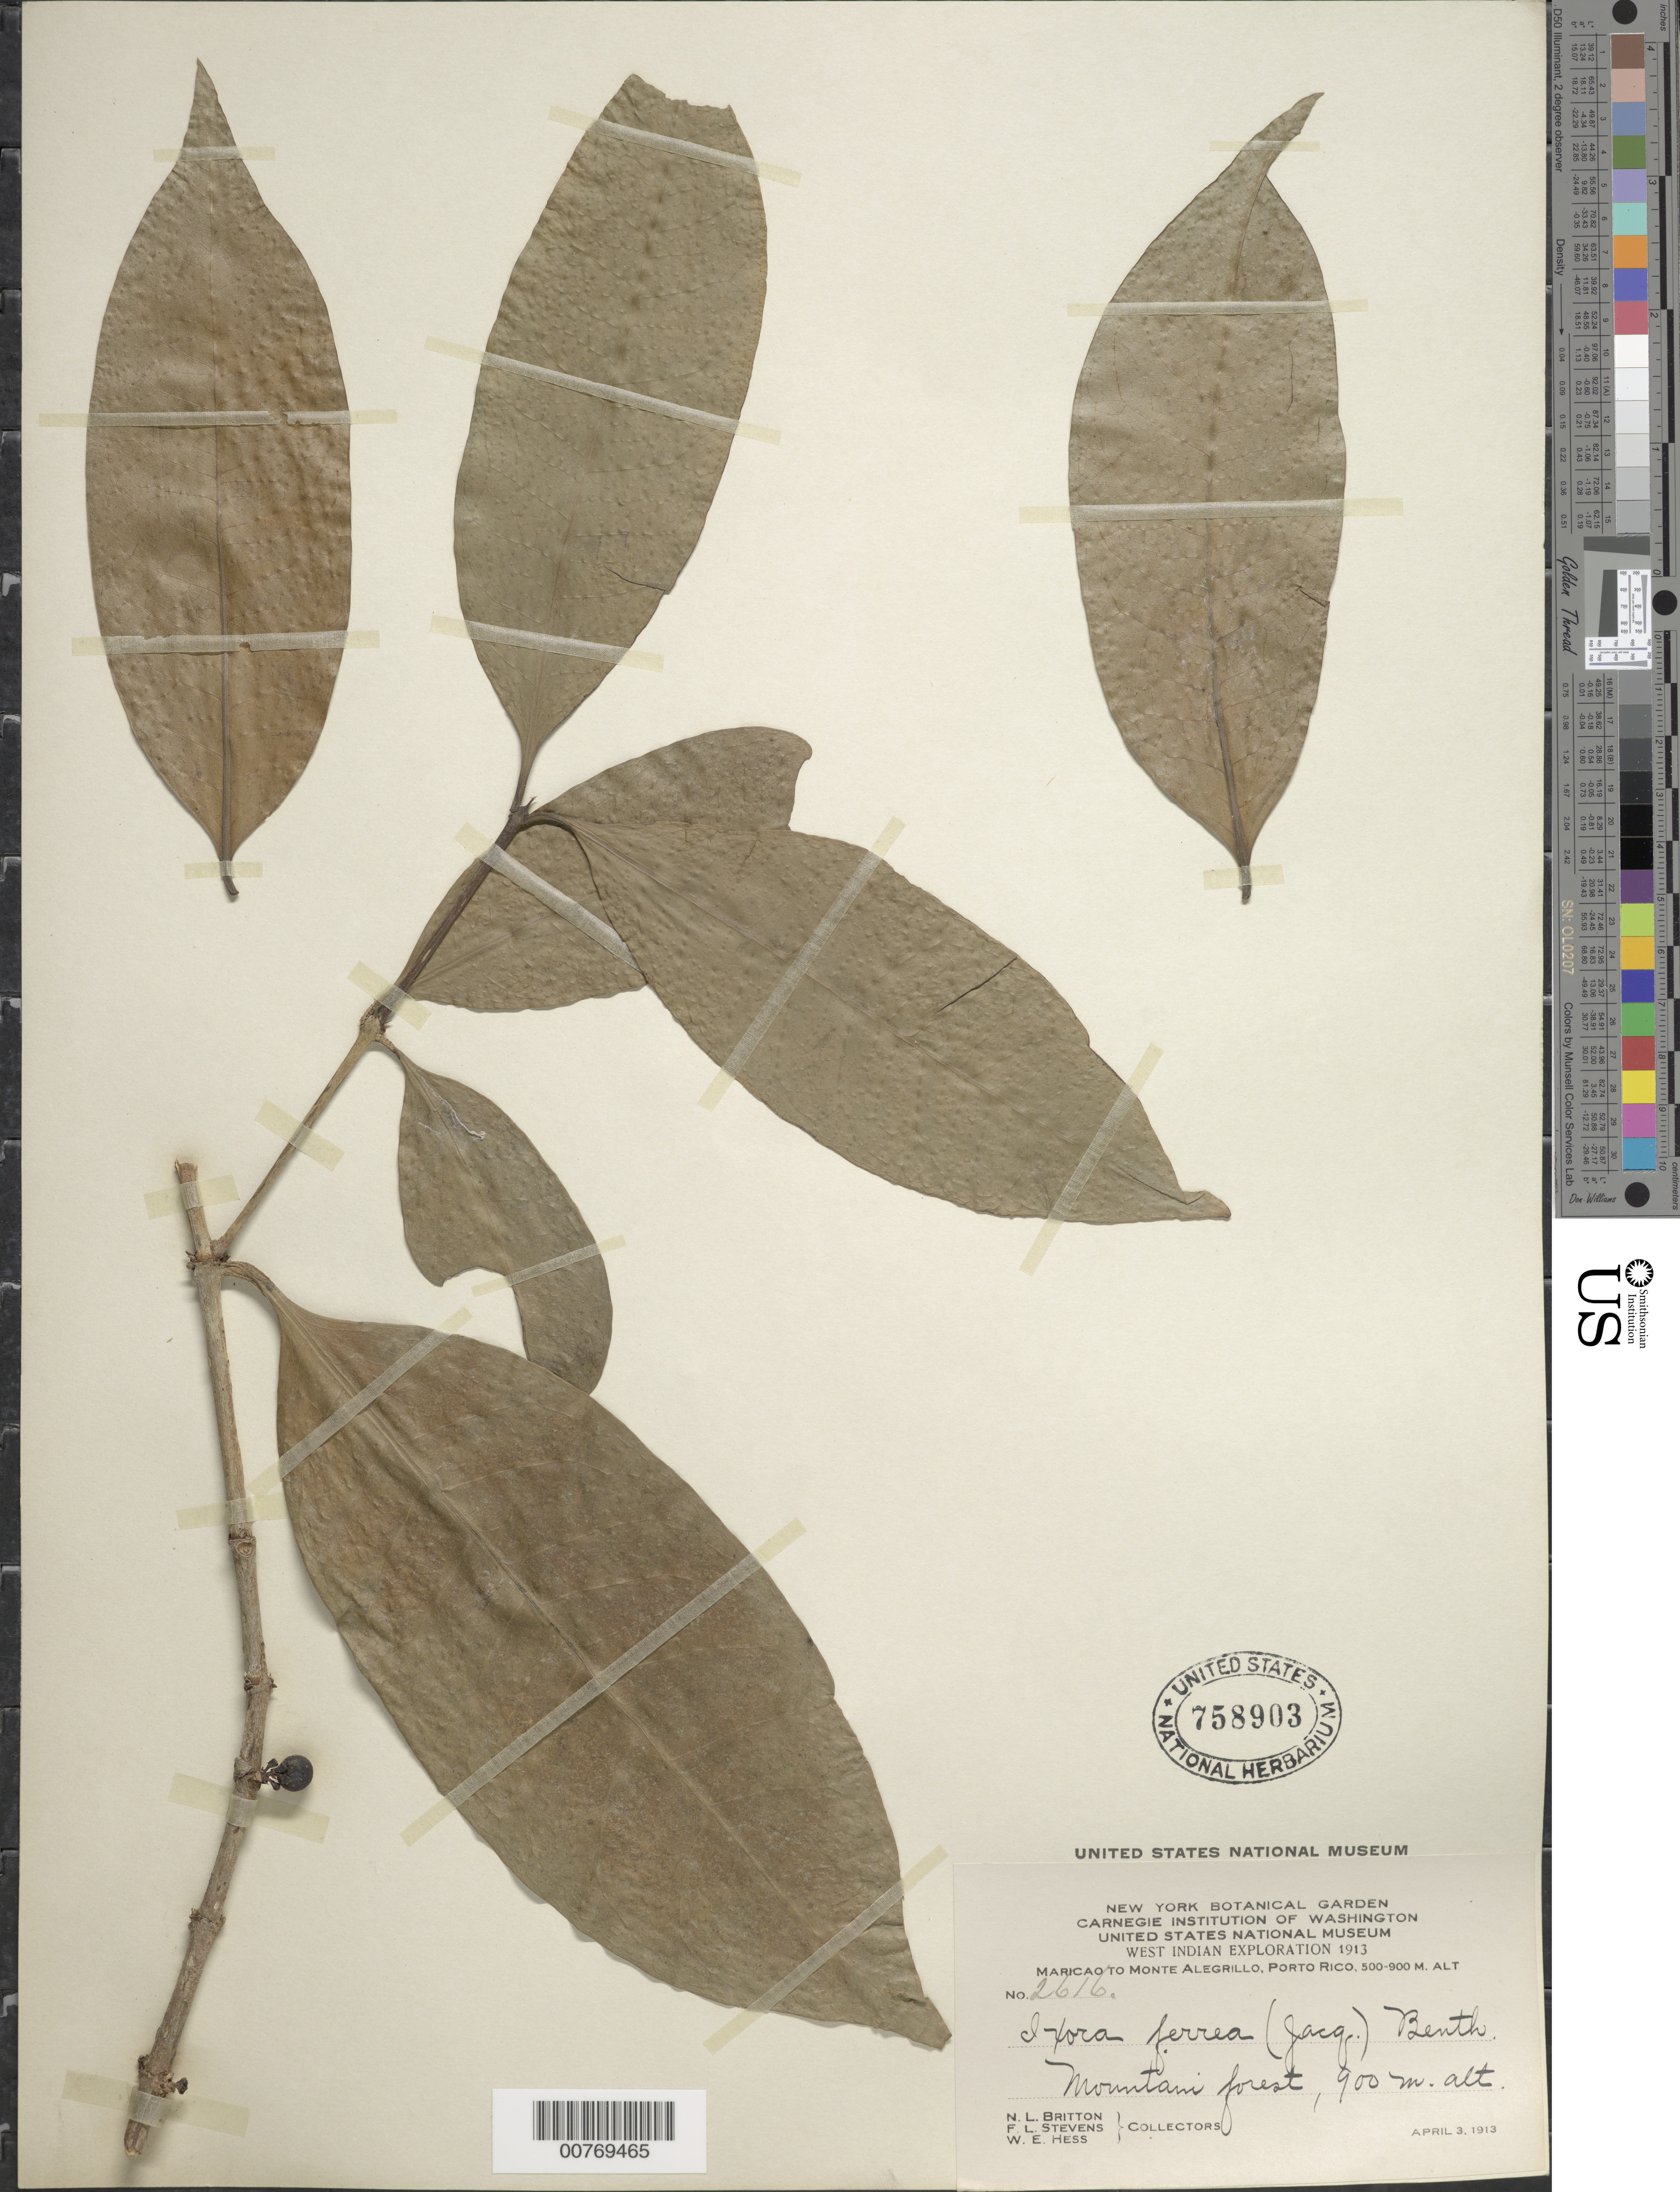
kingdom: Plantae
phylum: Tracheophyta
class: Magnoliopsida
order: Gentianales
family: Rubiaceae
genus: Ixora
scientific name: Ixora ferrea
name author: (Jacq.) Benth.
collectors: N. Britton, F. L. Stevens & W. Hess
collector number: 2616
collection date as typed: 03 Apr 1913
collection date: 1913-04-03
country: Puerto Rico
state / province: Maricao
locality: Maricao to Monte Alegrillo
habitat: Mountain forest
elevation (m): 900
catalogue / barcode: US 758903